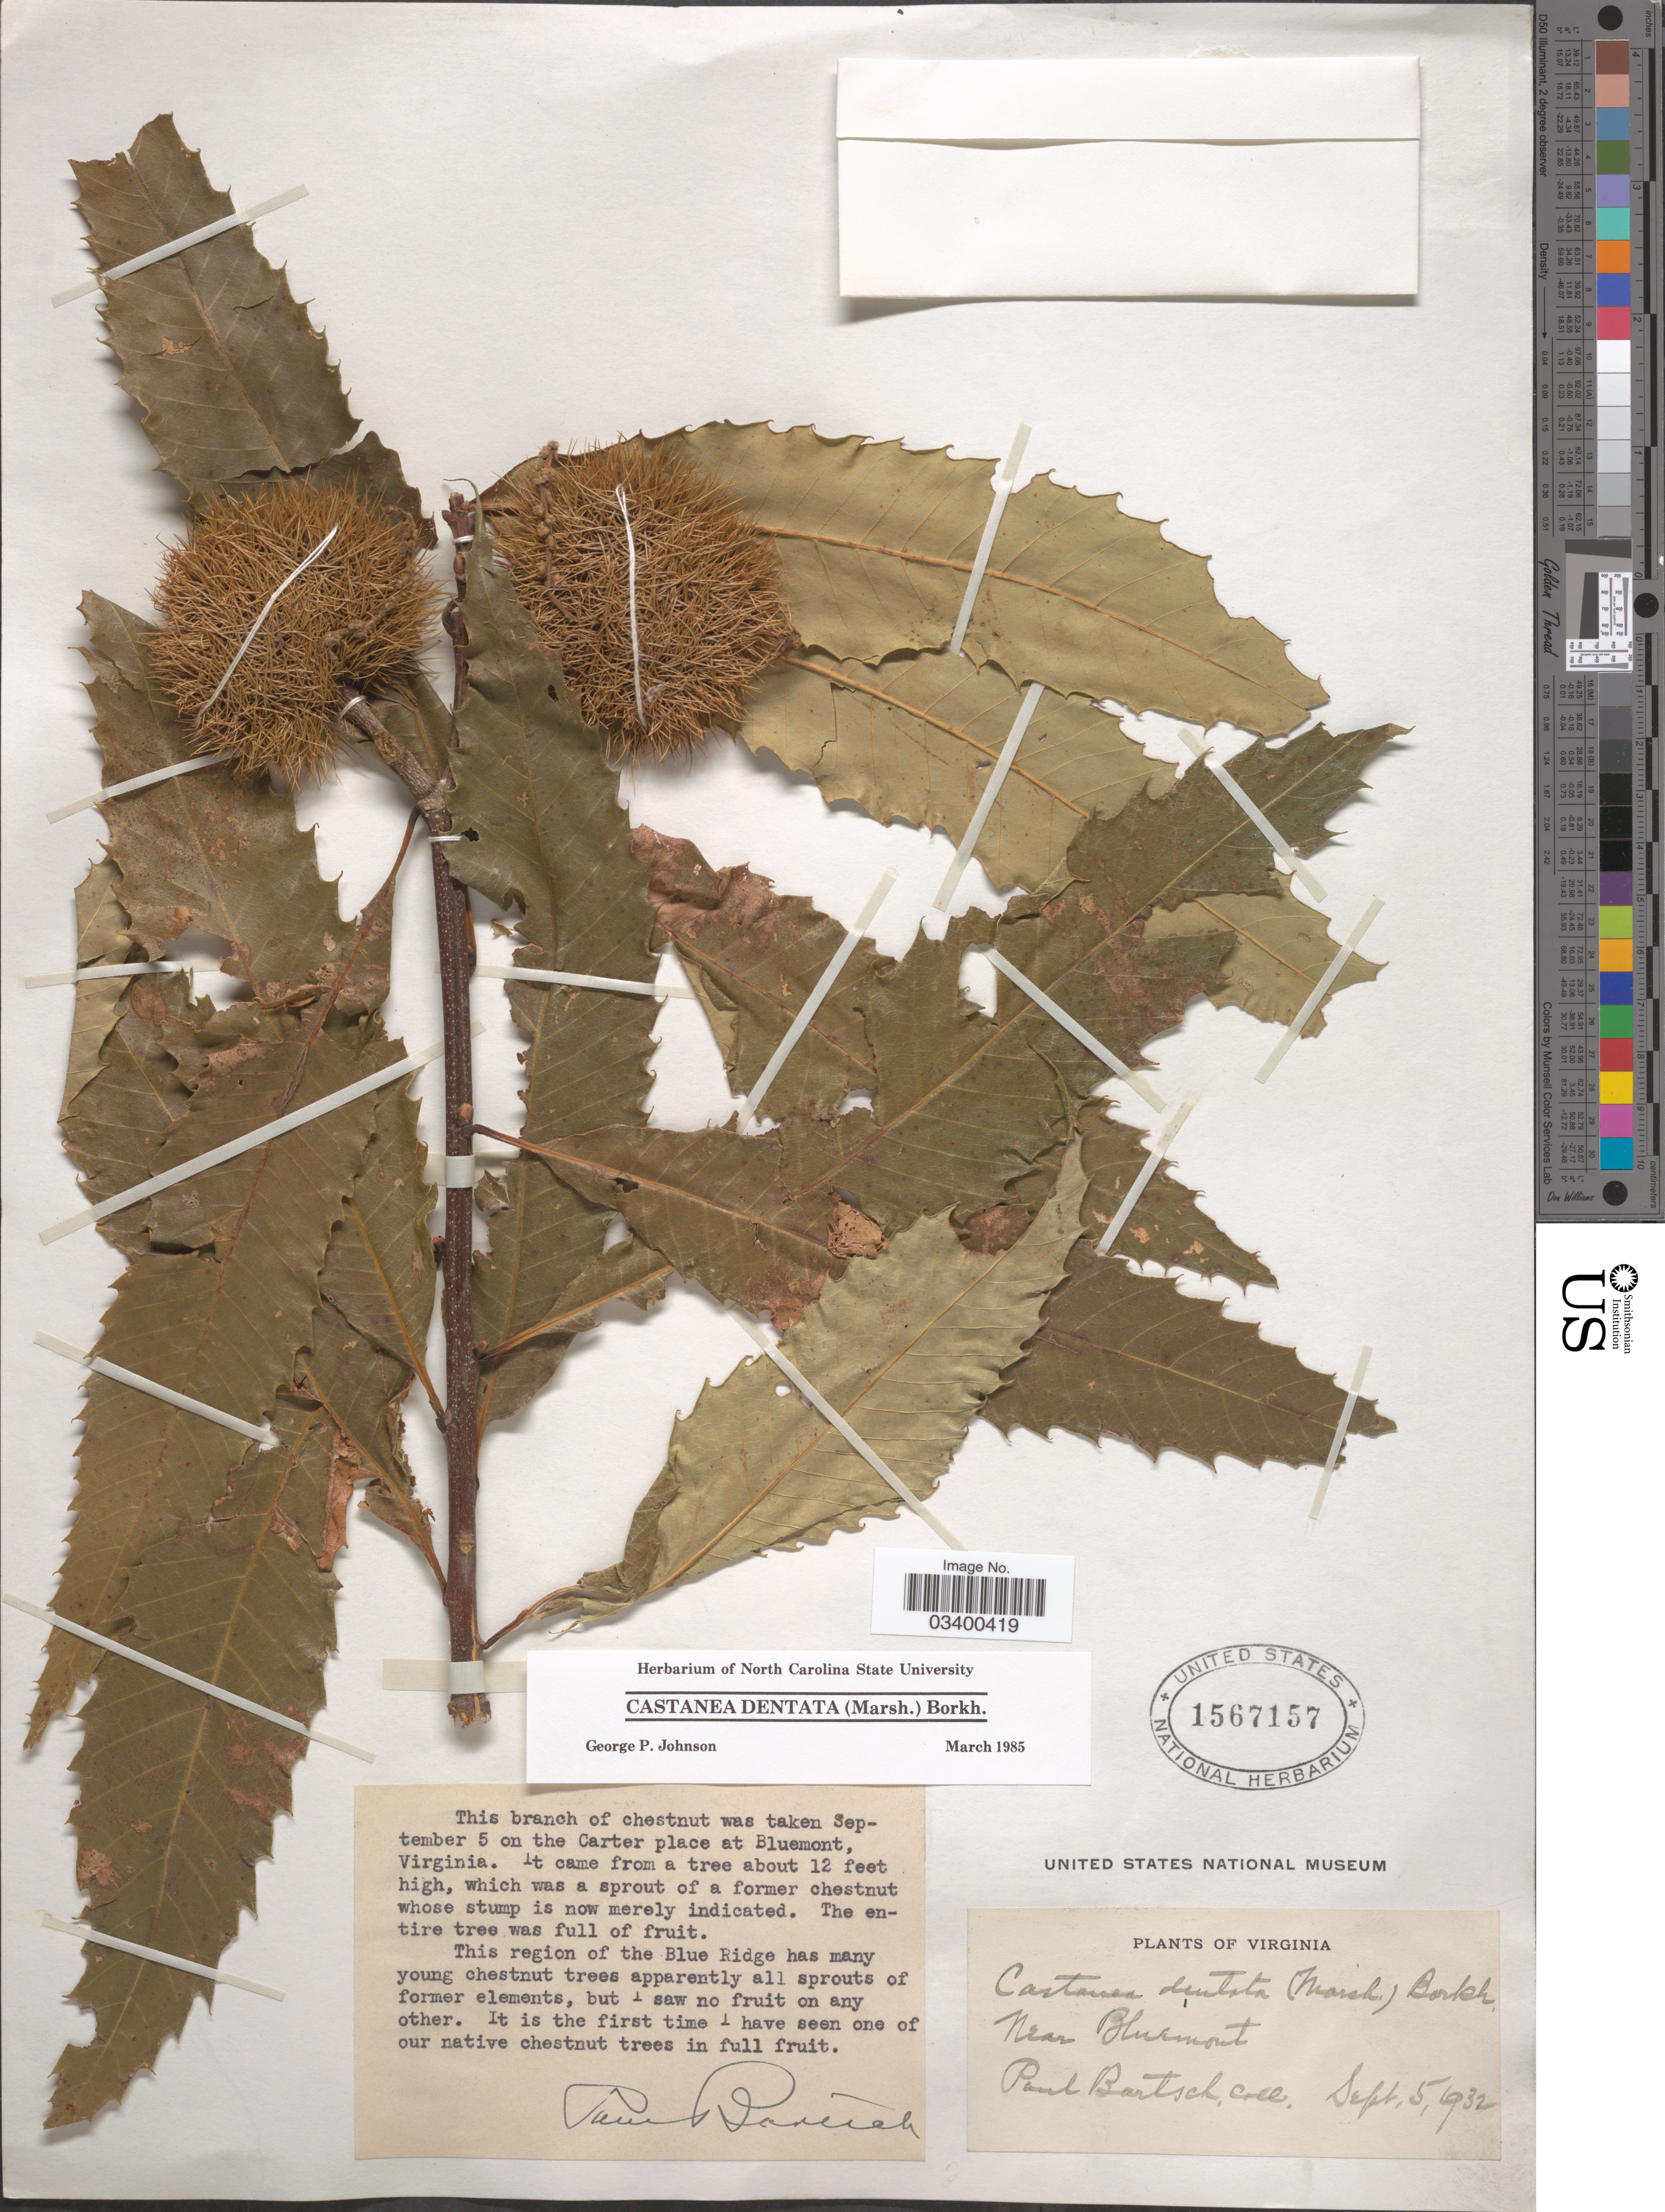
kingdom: Plantae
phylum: Tracheophyta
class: Magnoliopsida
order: Fagales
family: Fagaceae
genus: Castanea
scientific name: Castanea dentata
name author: (Marshall) Borkh.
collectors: P. Bartsch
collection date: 1932-09-05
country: United States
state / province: Virginia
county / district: Loudoun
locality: Near Bluemont.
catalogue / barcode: US 1567157